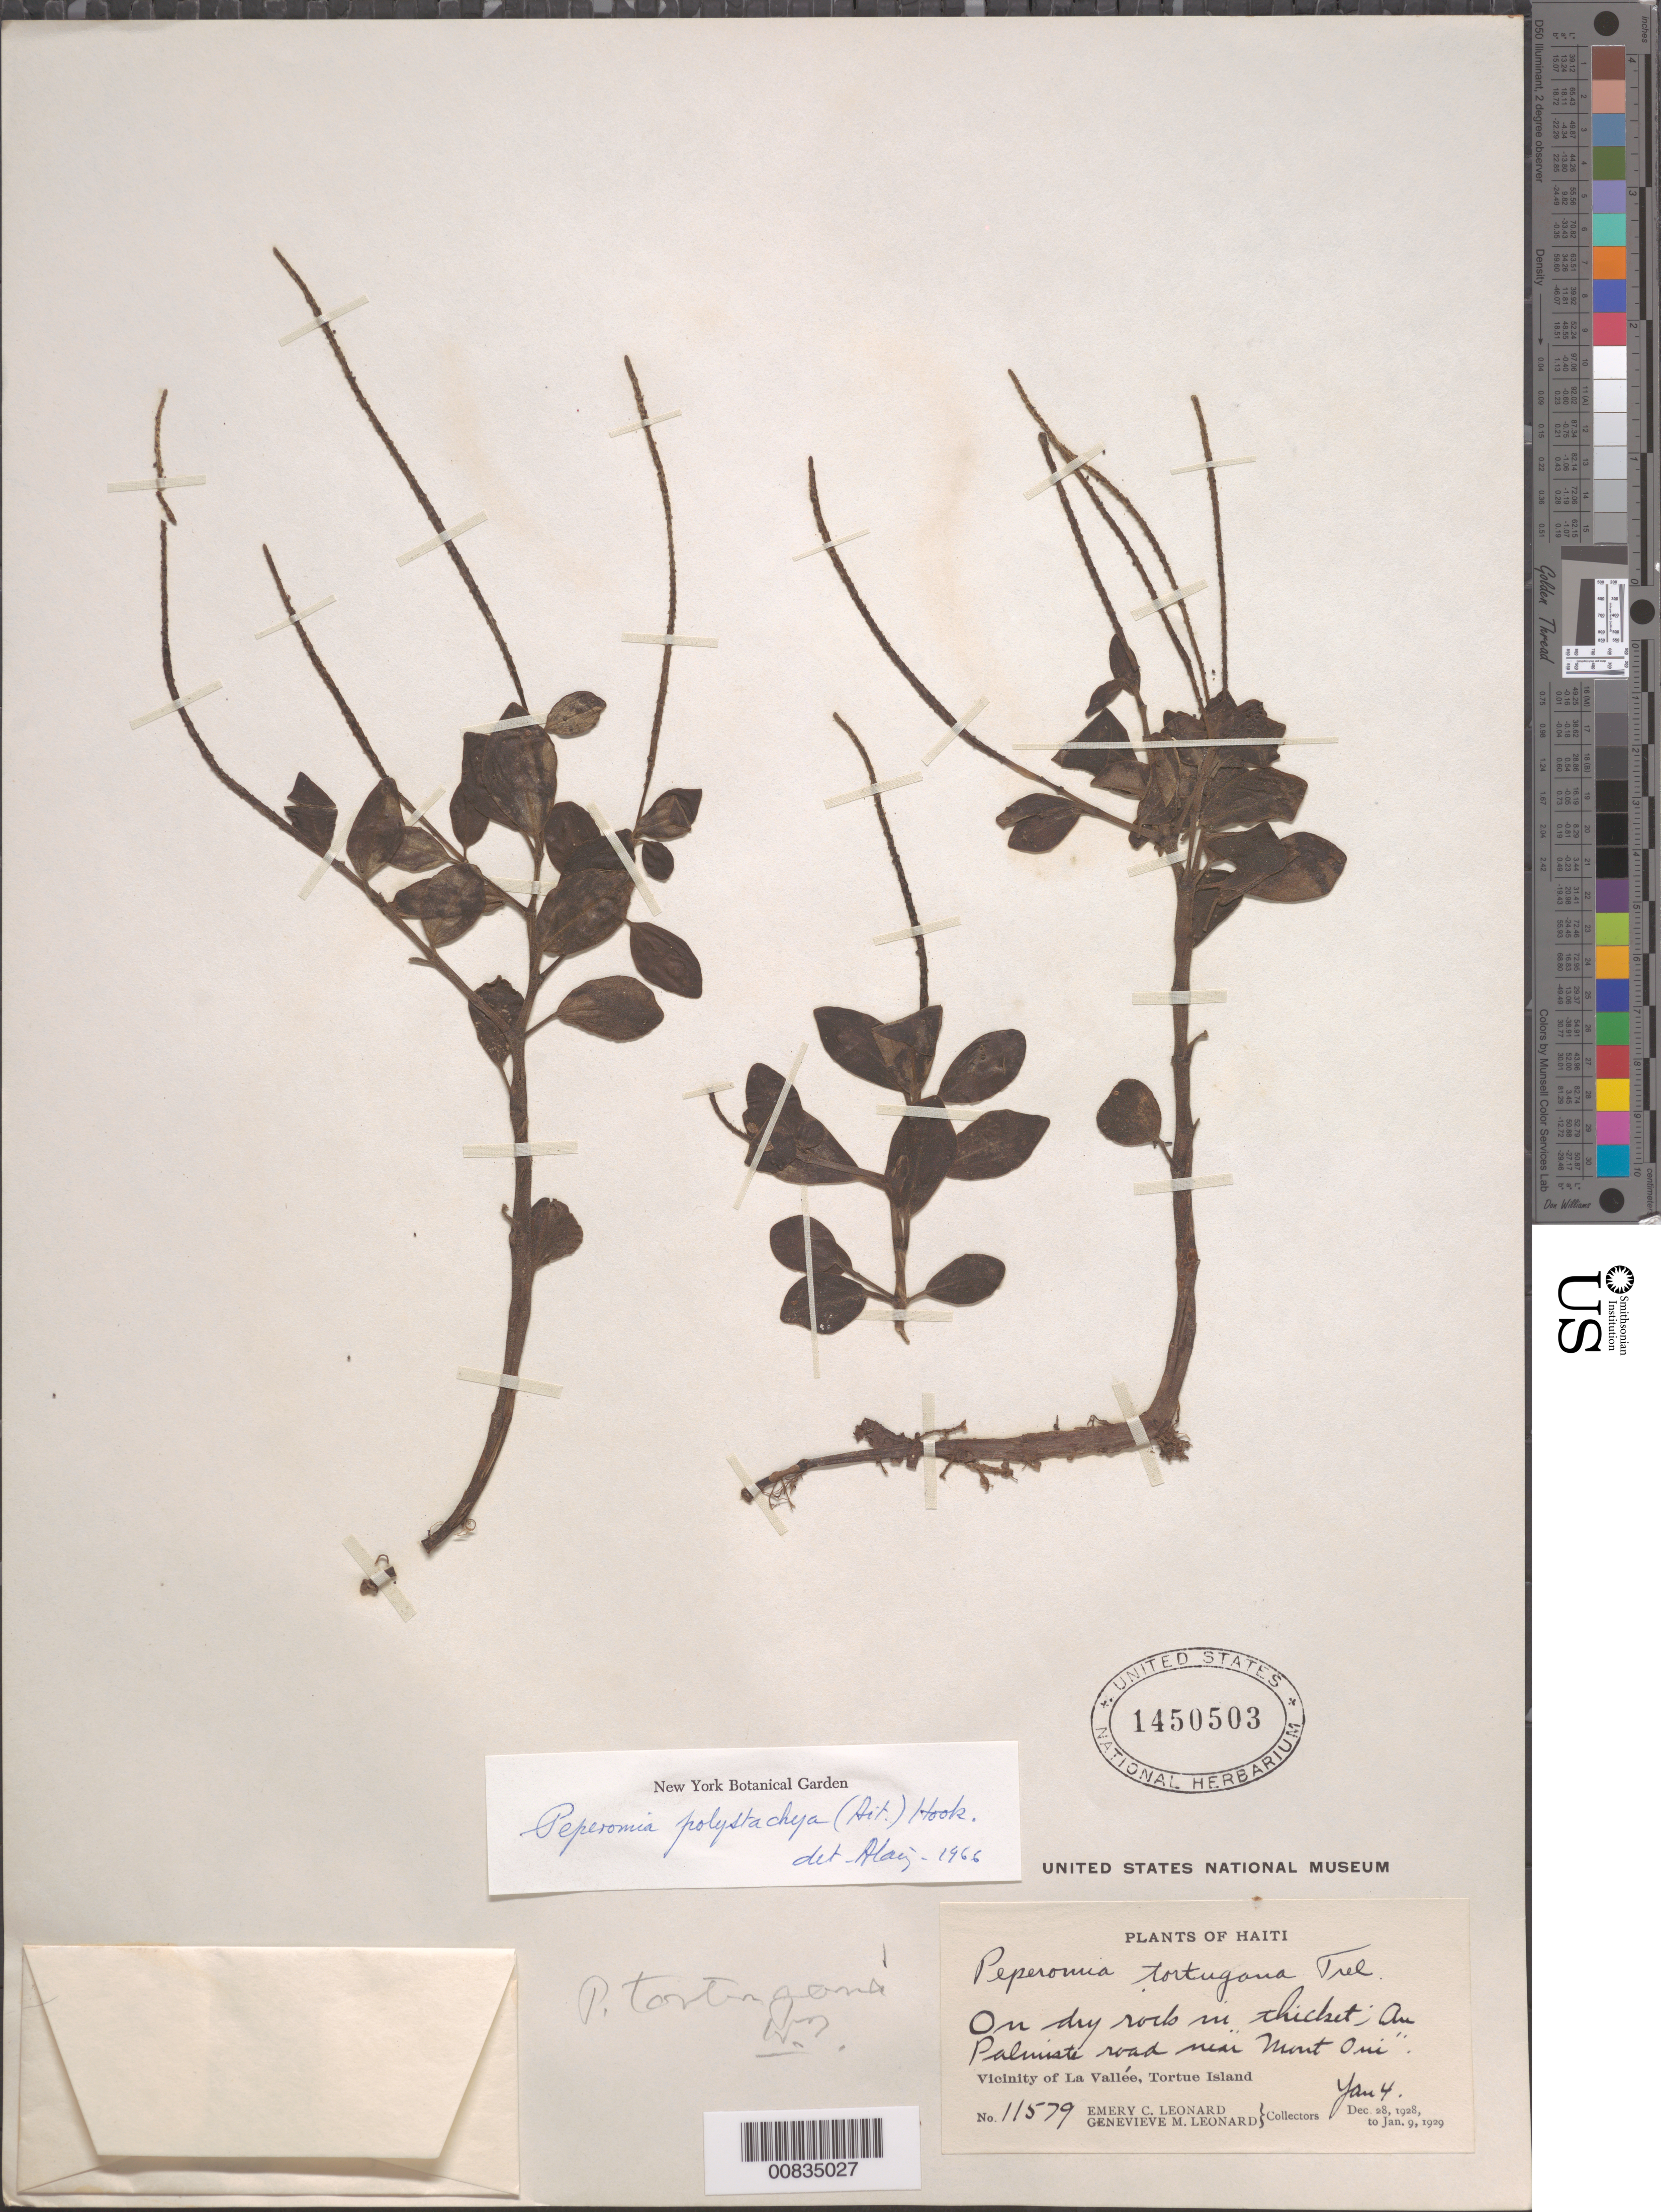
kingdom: Plantae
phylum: Tracheophyta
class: Magnoliopsida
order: Piperales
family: Piperaceae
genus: Peperomia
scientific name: Peperomia polystachya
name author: (Aiton) Hook.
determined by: Liogier, Alain H.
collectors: E. C. Leonard & G. M. Leonard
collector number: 11579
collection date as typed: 04 Jan 1929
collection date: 1929-01-04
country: Haiti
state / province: Nord-Óuest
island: Île de la Tortue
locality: Vicinity of La Vallée, Tortue Island. On Palmiste road near "Mont Oui".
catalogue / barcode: US 1450503